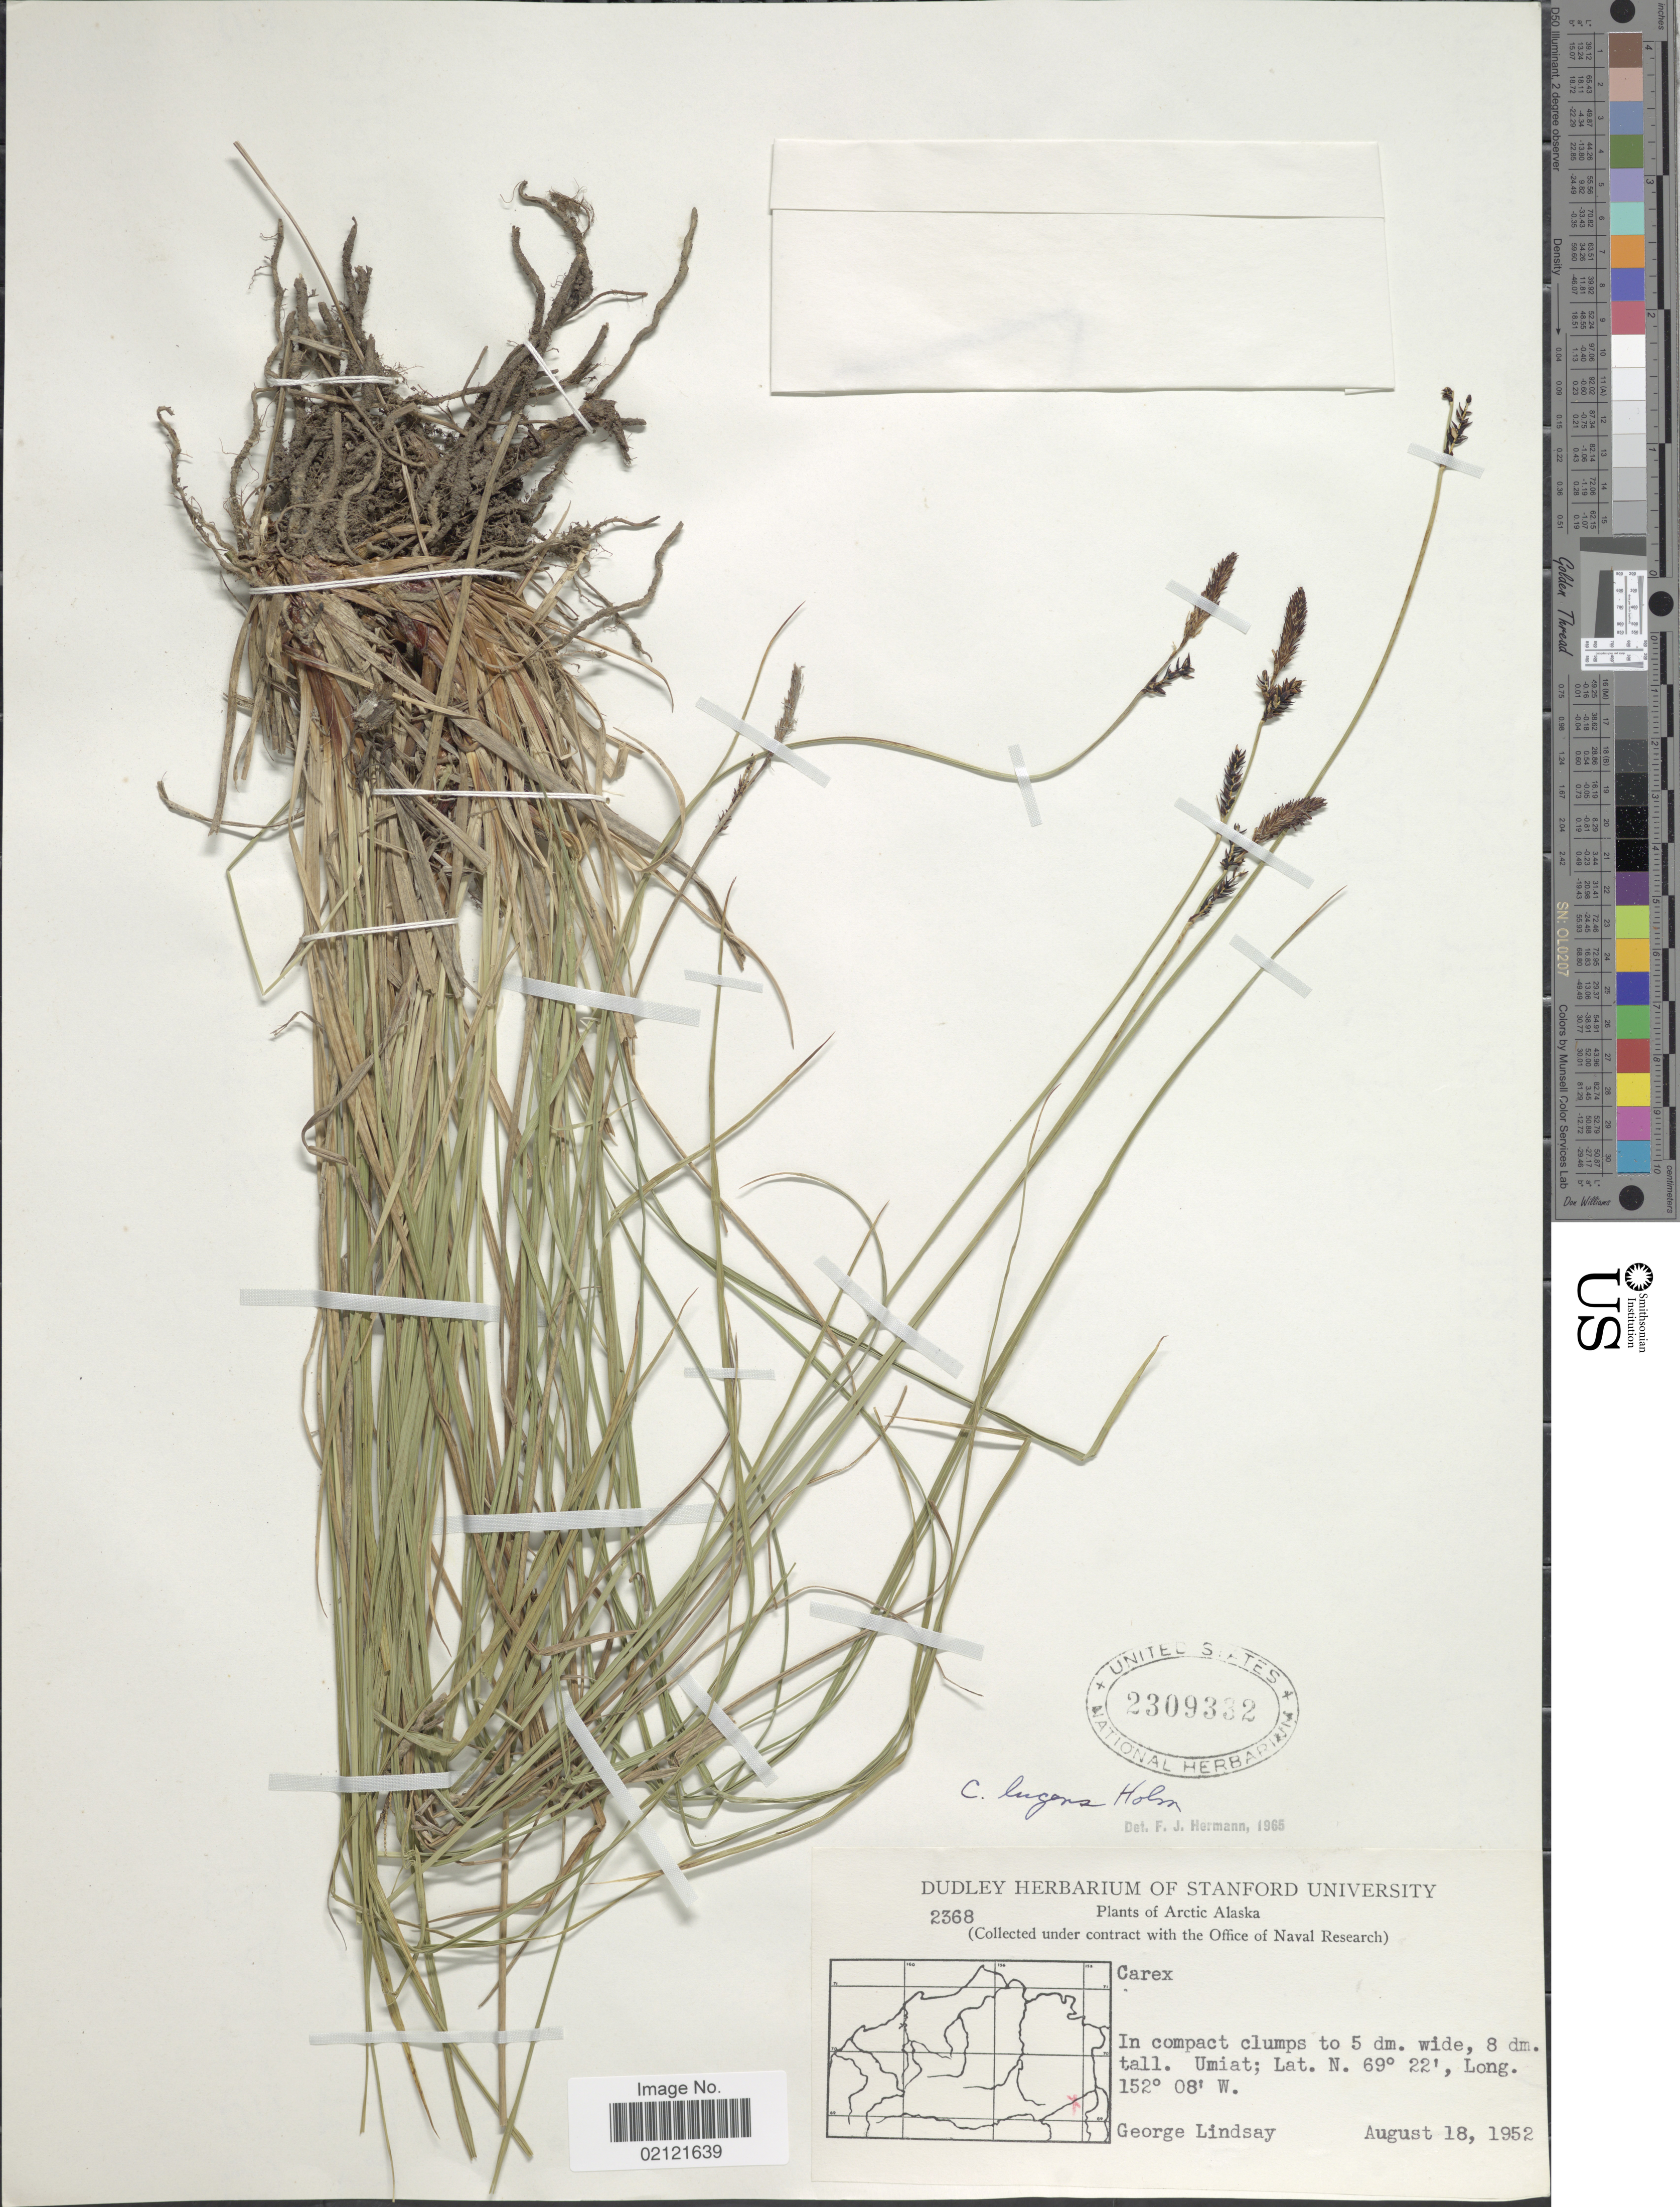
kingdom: Plantae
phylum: Tracheophyta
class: Liliopsida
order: Poales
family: Cyperaceae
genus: Carex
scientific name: Carex bigelowii subsp. lugens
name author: (Holm) T.V. Egorova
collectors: G. Lindsay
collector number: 2368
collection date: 1952-08-18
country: United States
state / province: Alaska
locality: Arctic Alaska, Umiat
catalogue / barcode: US 2309332